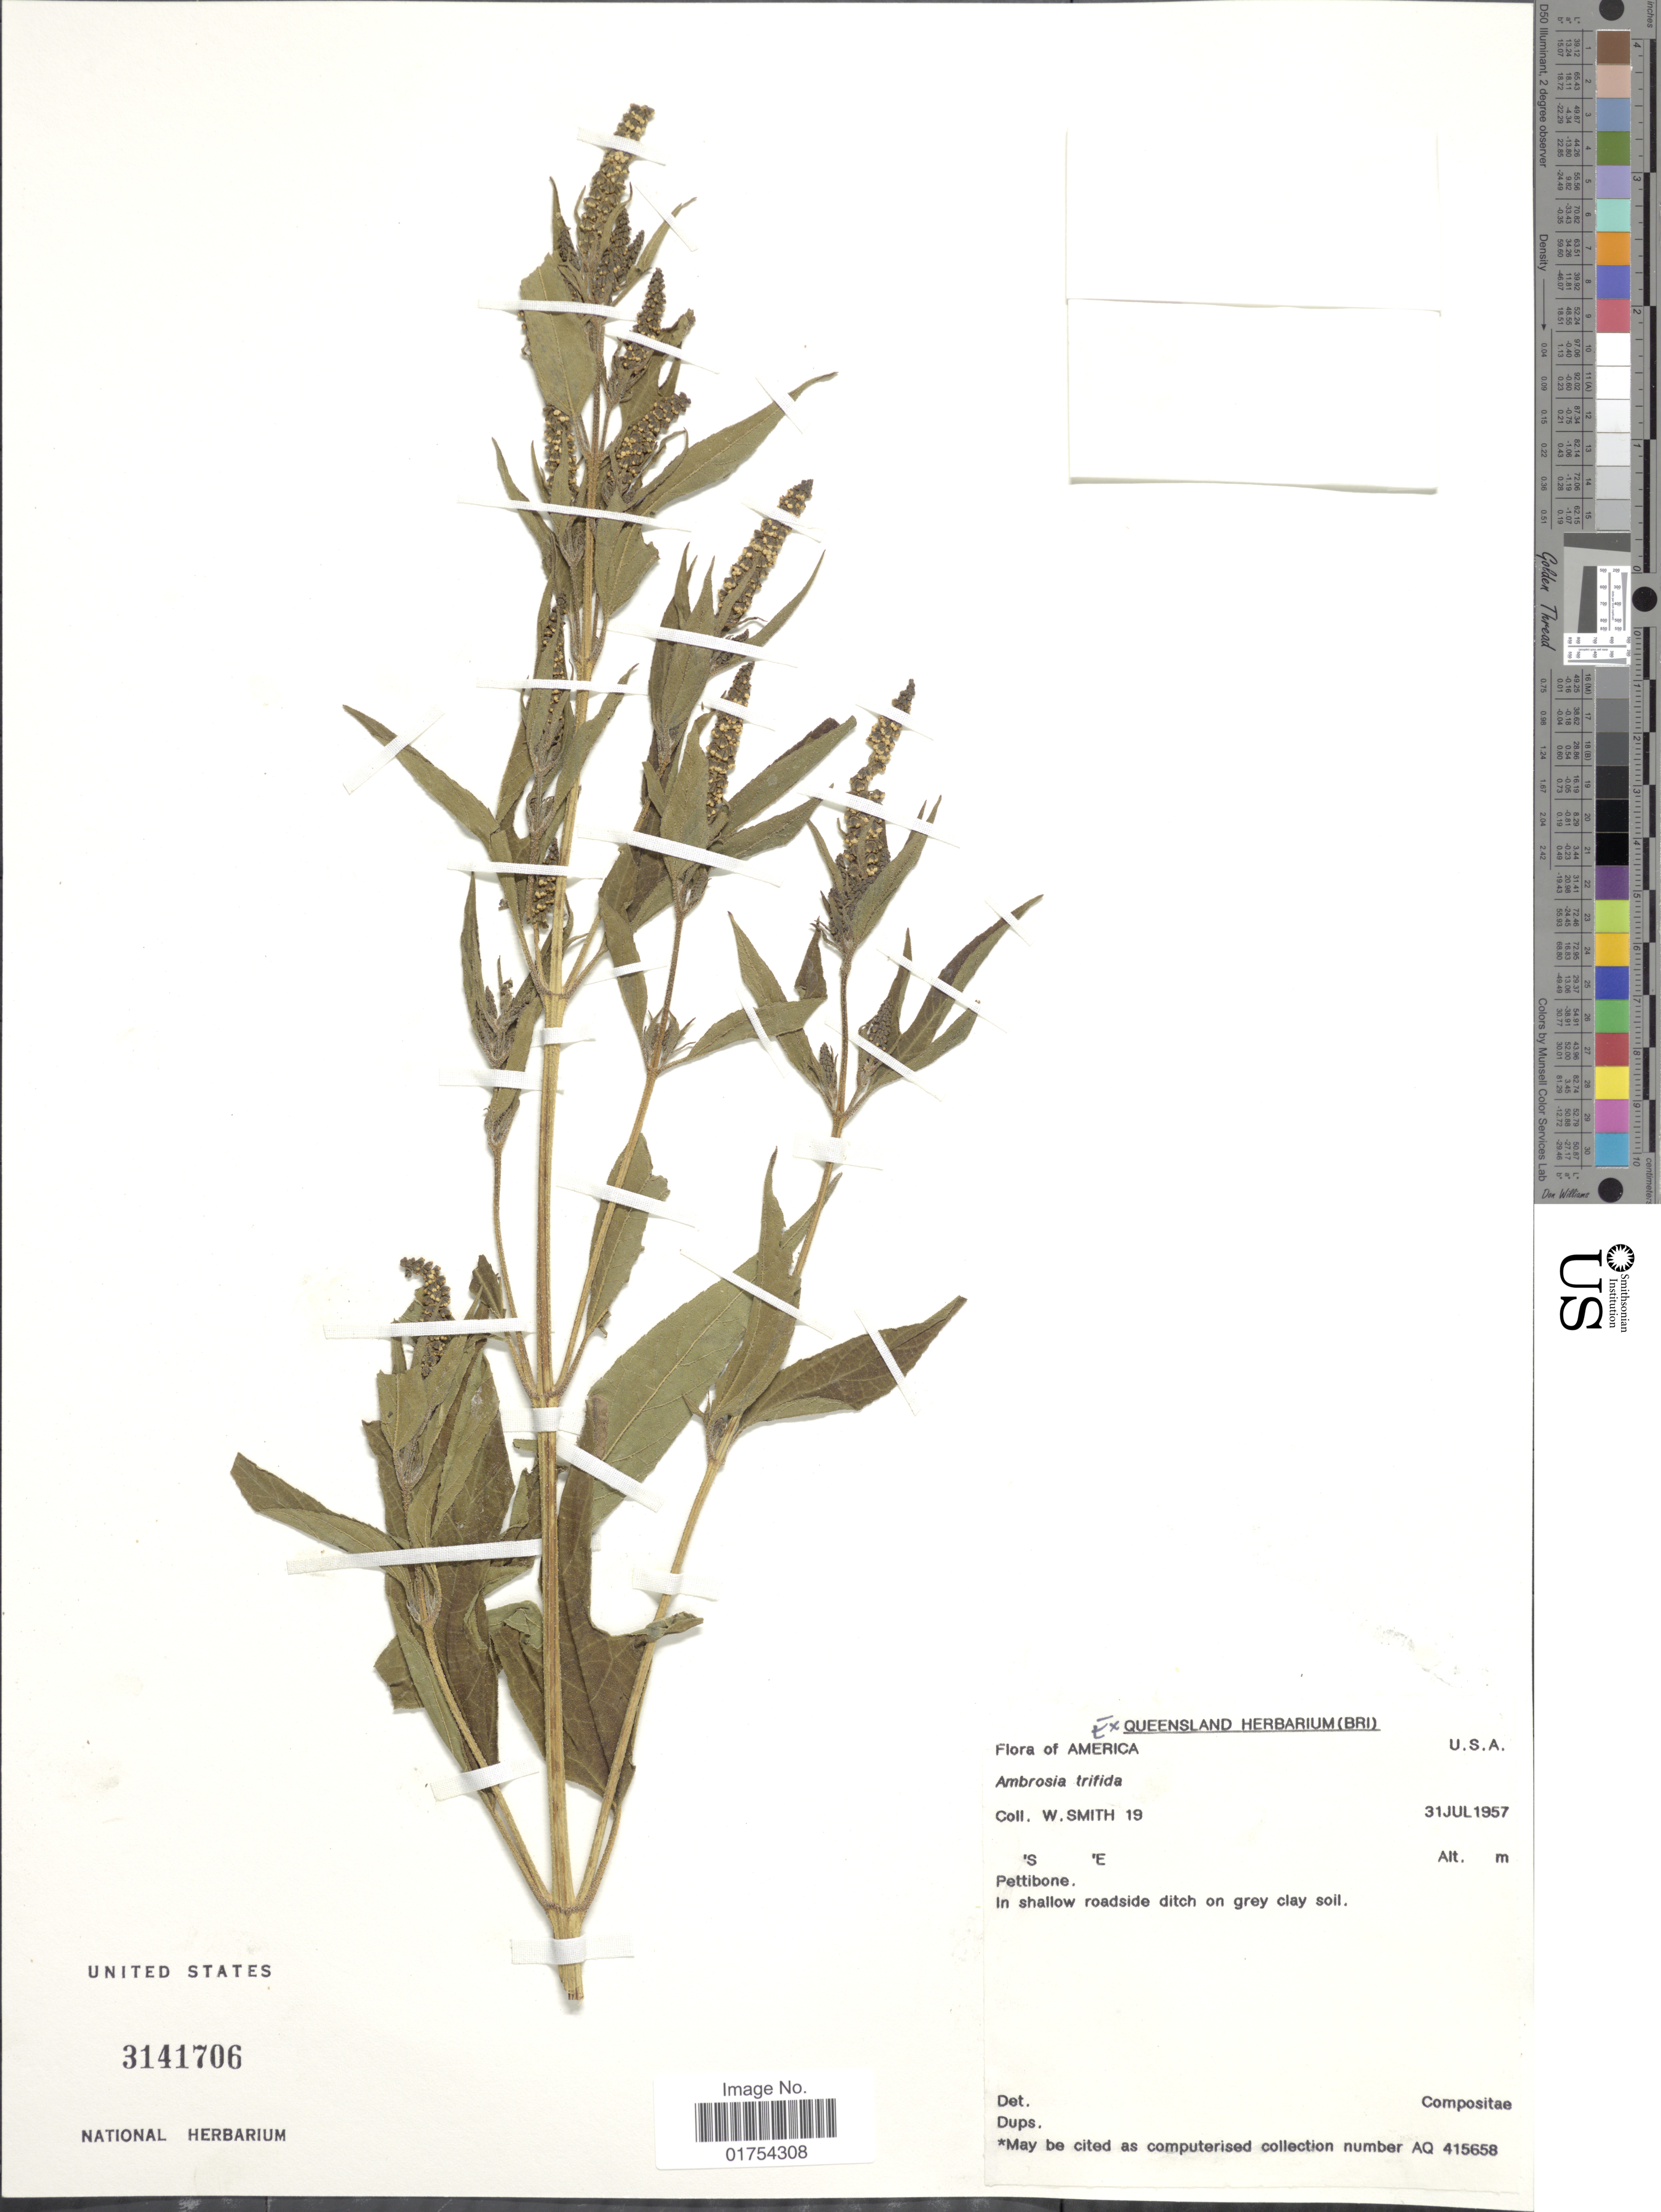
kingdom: Plantae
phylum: Tracheophyta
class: Magnoliopsida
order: Asterales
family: Asteraceae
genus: Ambrosia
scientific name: Ambrosia trifida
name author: L.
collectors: W. Smith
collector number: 19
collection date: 1957-07-31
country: United States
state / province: North Dakota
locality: Pettibone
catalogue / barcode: US 3141706